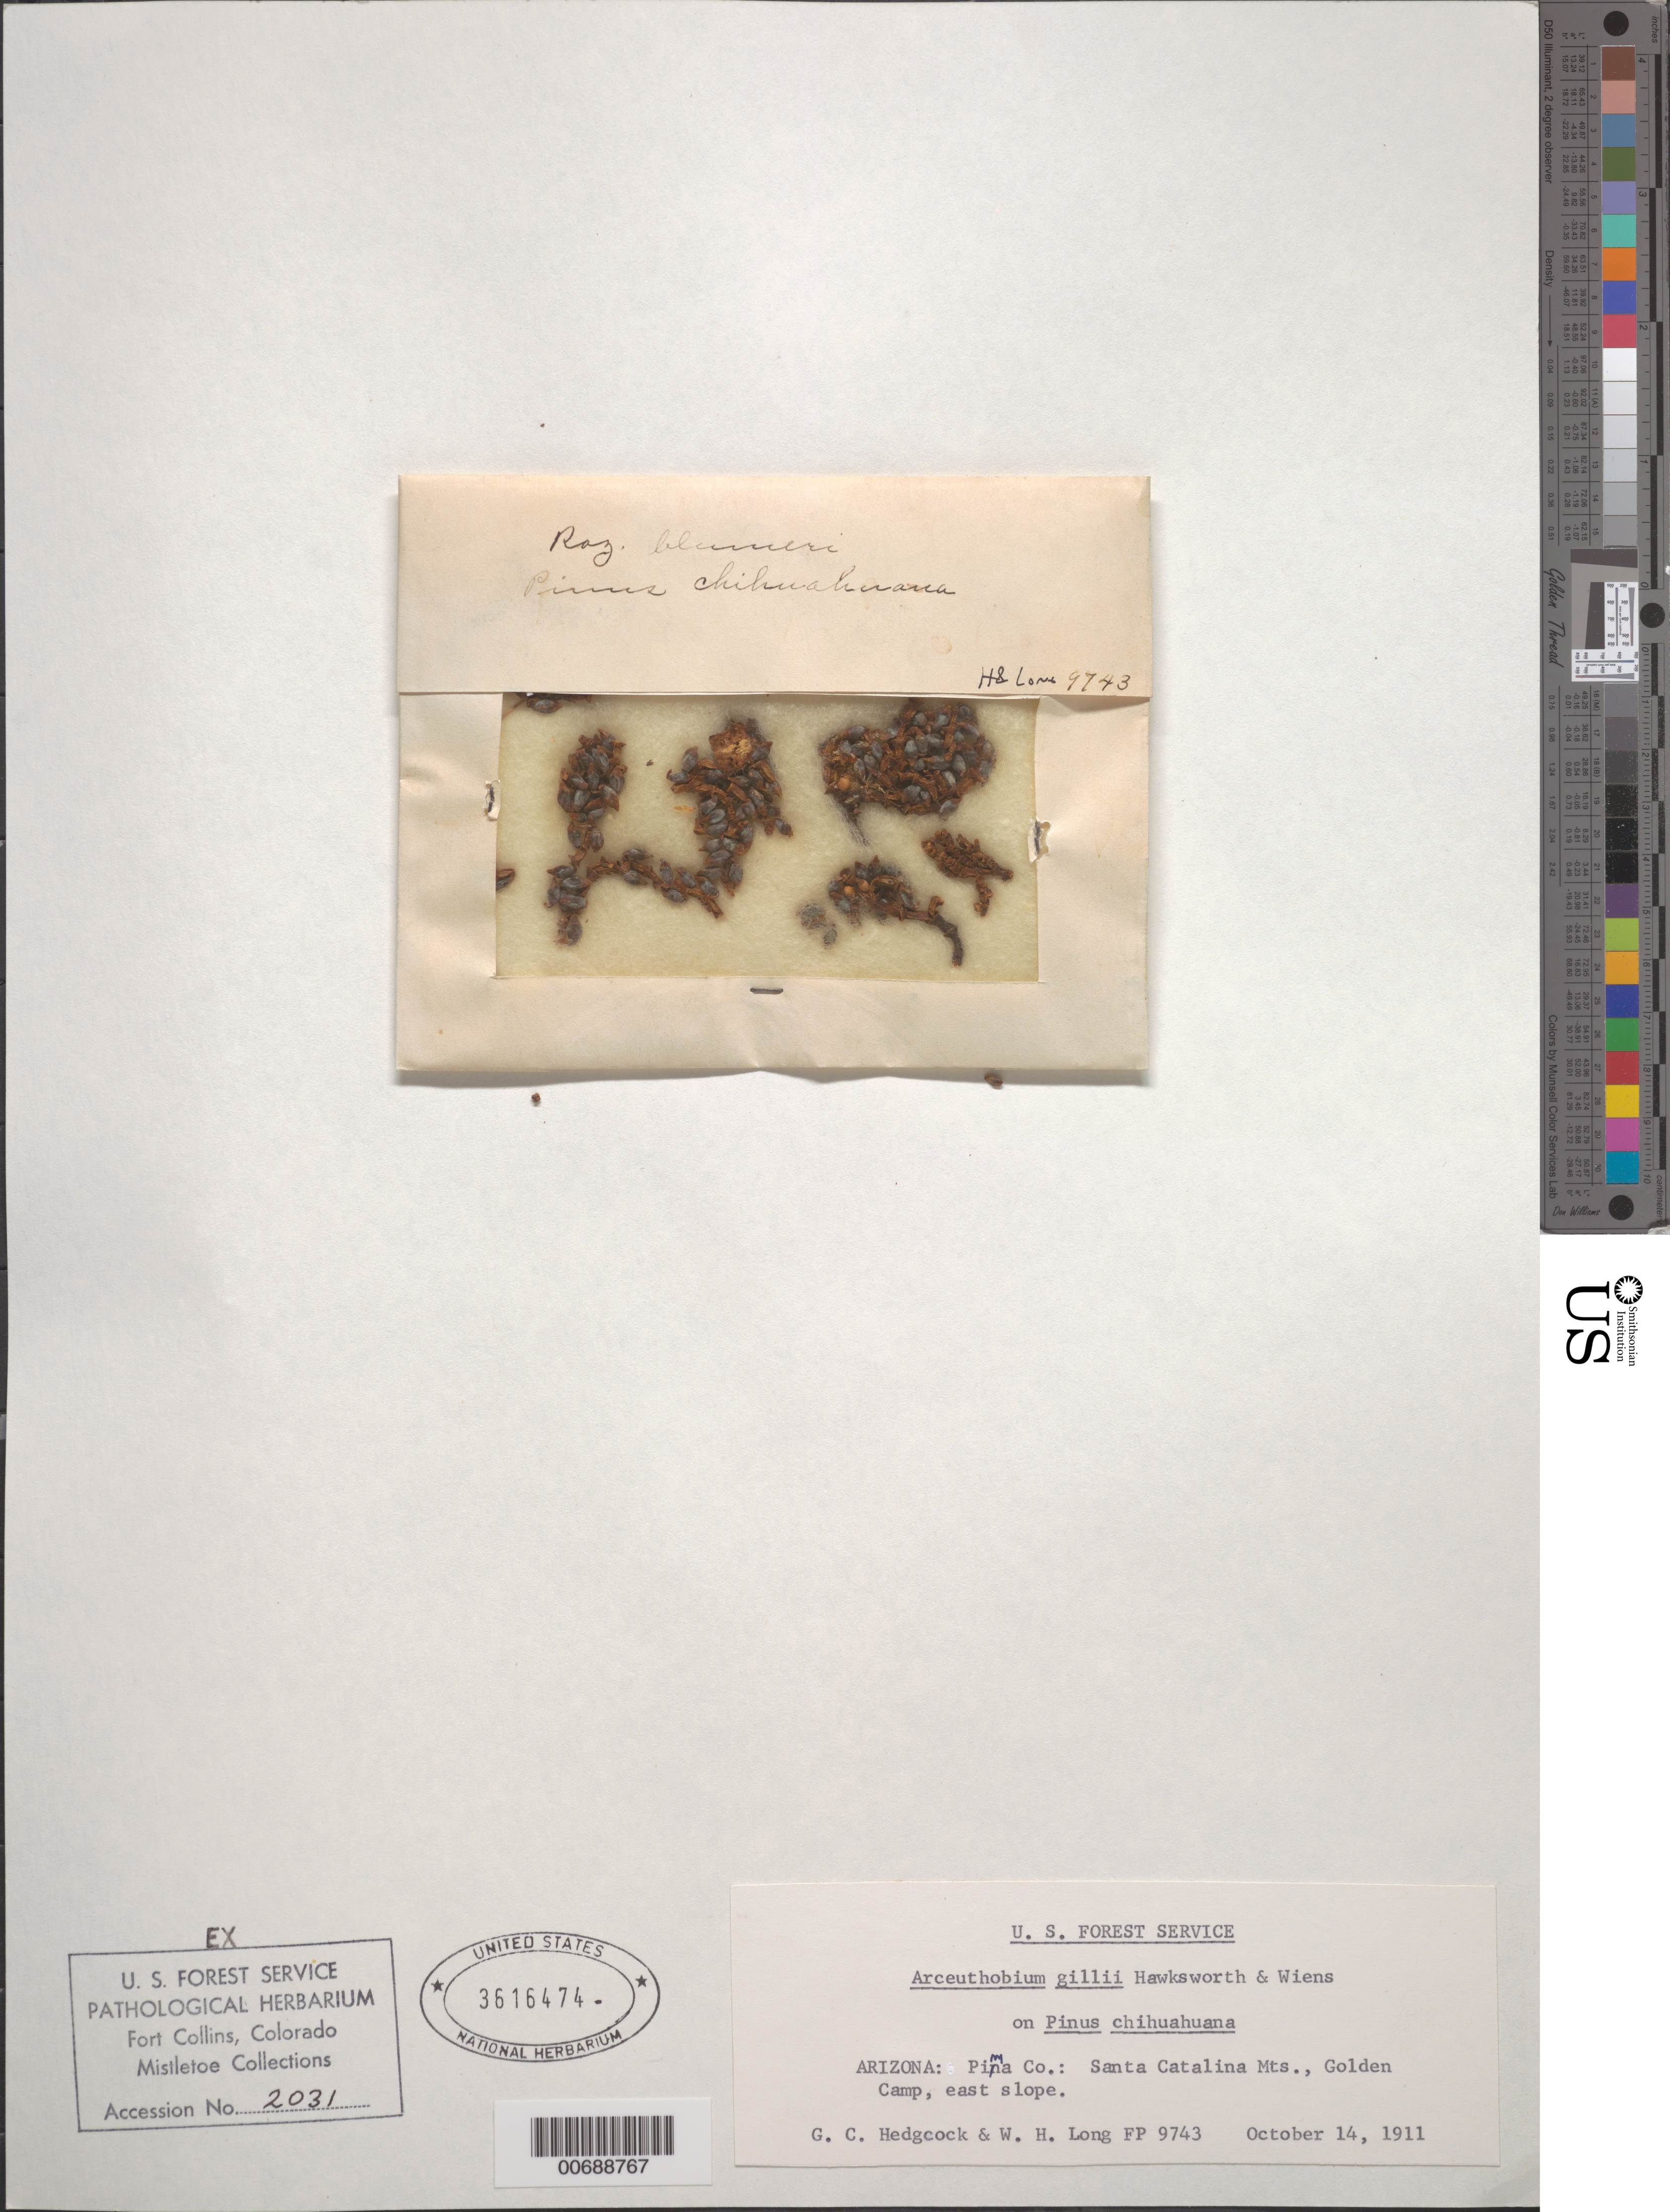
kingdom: Plantae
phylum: Tracheophyta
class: Pinopsida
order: Pinales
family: Pinaceae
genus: Pinus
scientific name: Pinus chihuahuana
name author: Engelm.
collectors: G. Hedgcock & W. Long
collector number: FP 9743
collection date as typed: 14 Oct 1911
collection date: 1911-10-14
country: United States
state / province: Arizona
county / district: Pima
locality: Santa Catalina Mts. Golden Camp, E slope.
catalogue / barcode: US 3616474